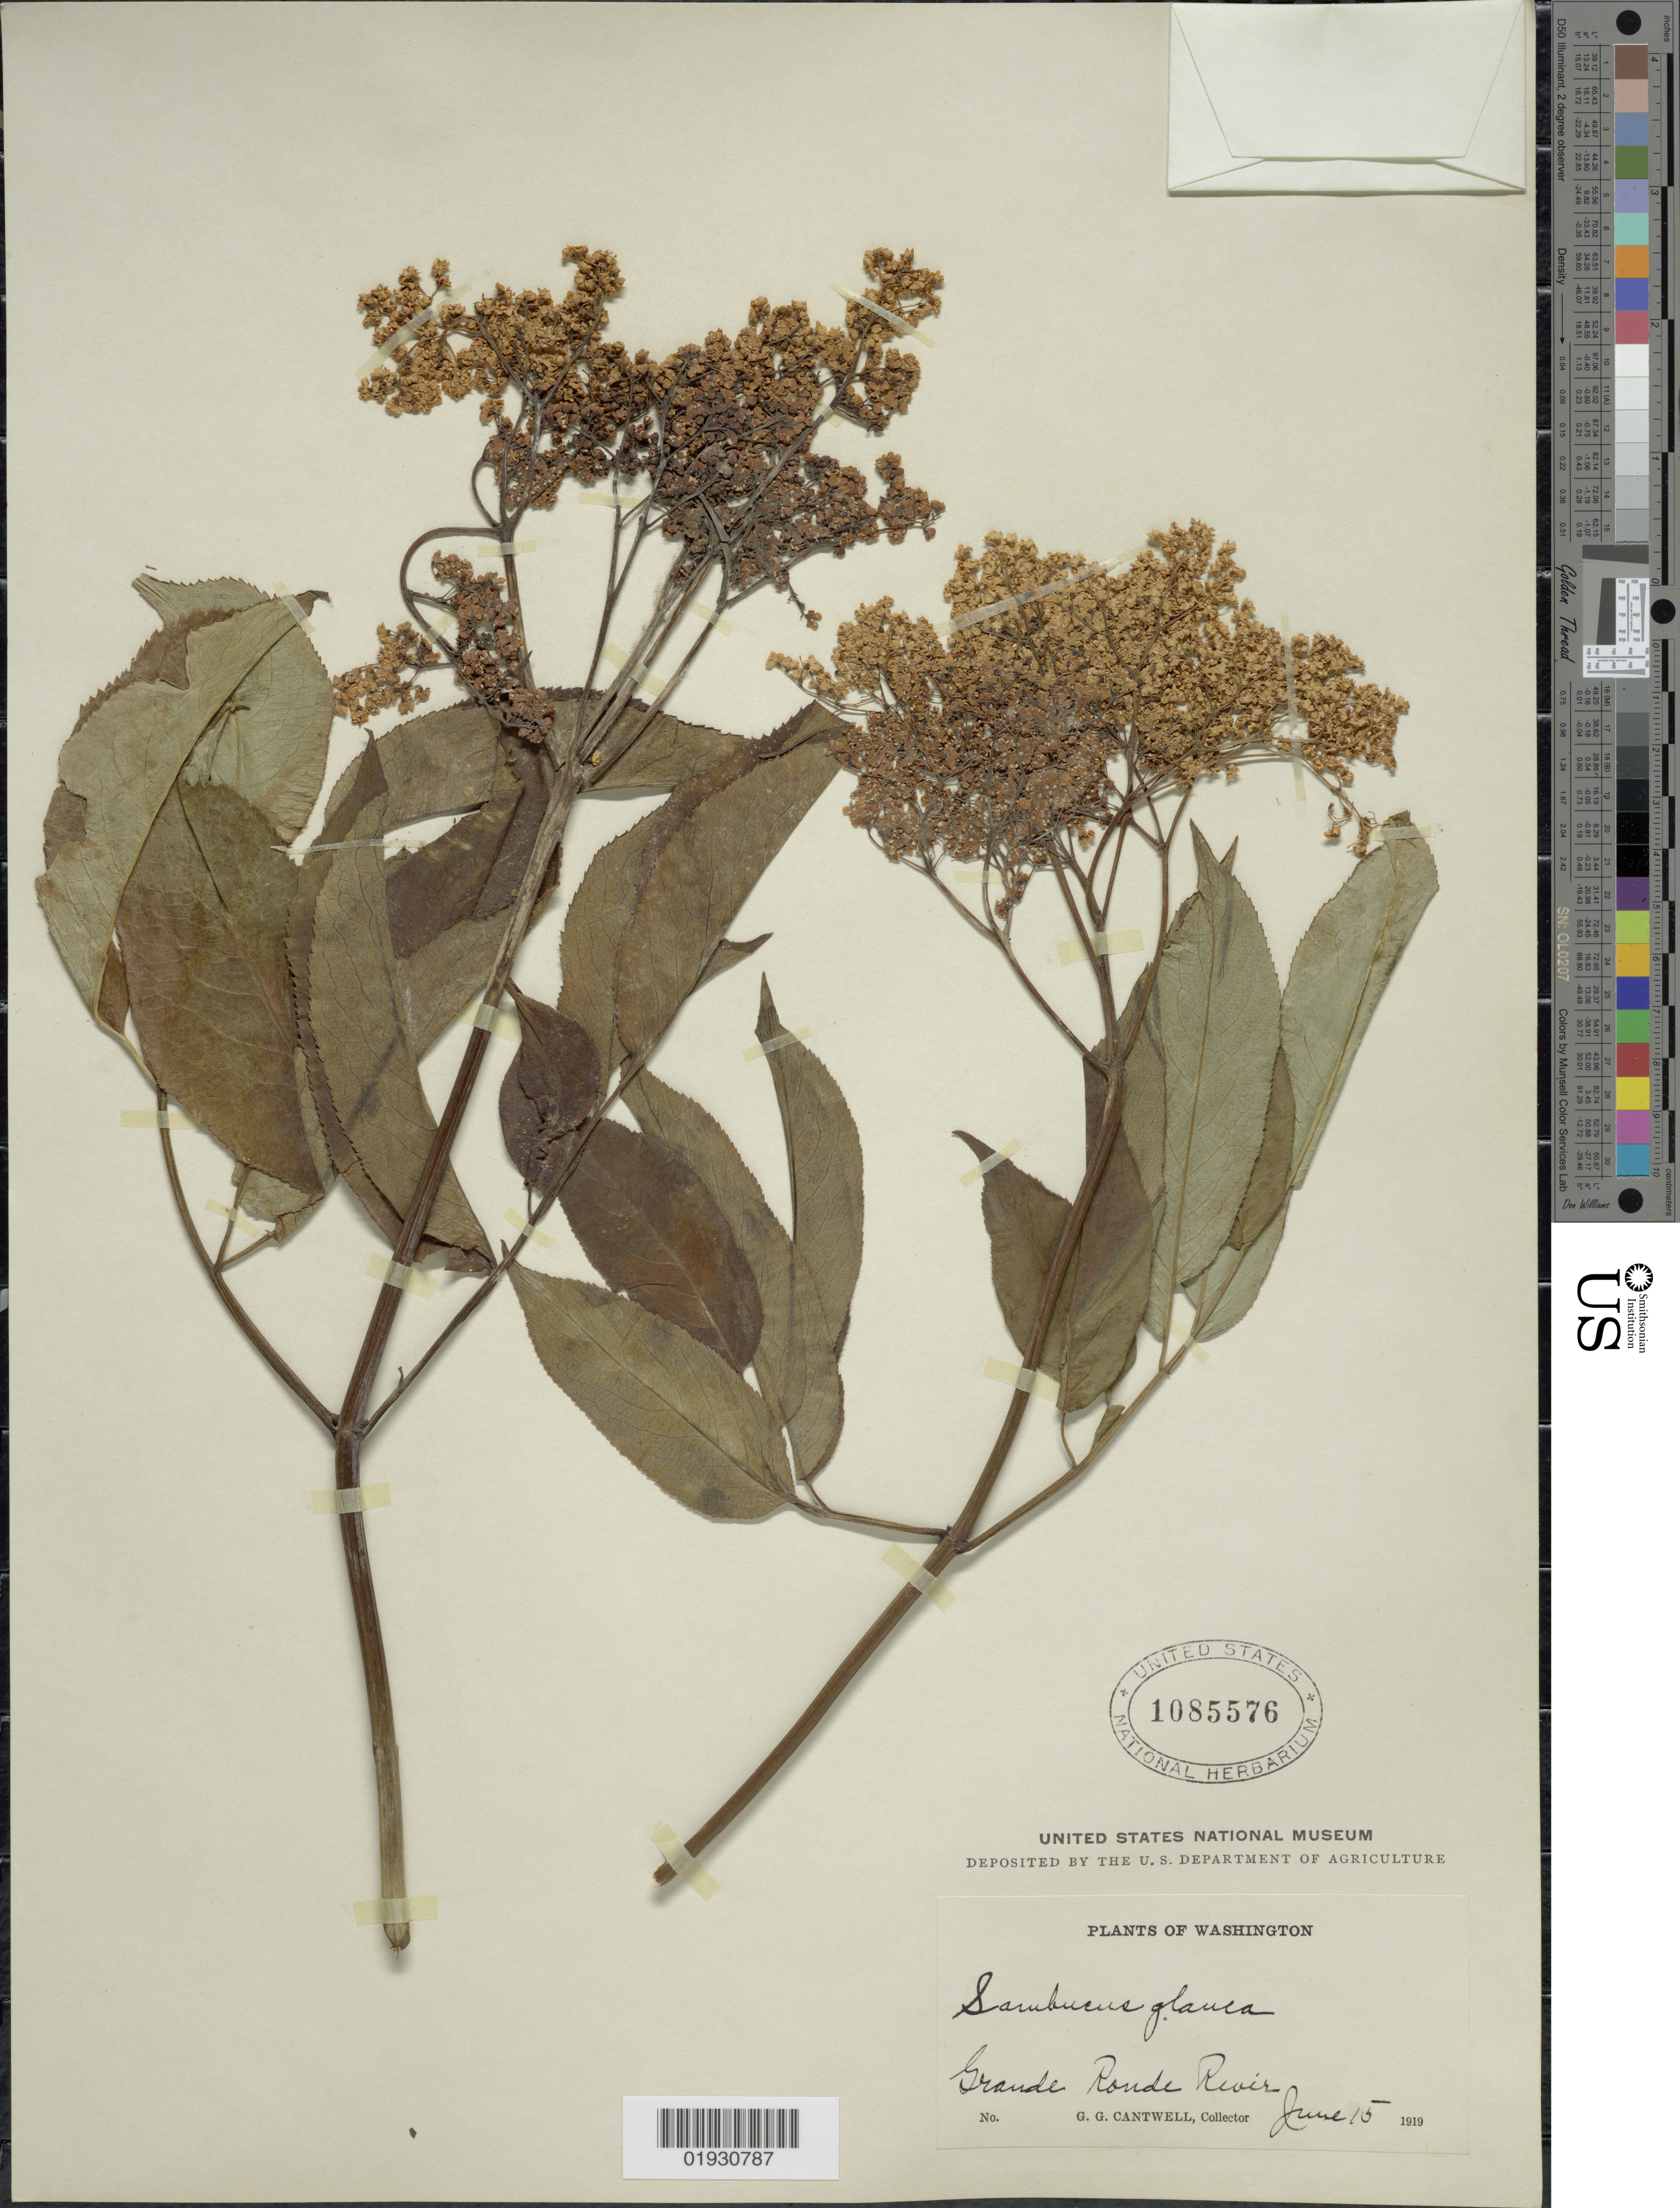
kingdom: Plantae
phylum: Tracheophyta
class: Magnoliopsida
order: Dipsacales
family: Viburnaceae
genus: Sambucus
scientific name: Sambucus cerulea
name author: Raf.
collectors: G. Cantwell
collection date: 1919-06-15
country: United States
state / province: Washington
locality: Grande Ronde River.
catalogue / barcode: US 1085576